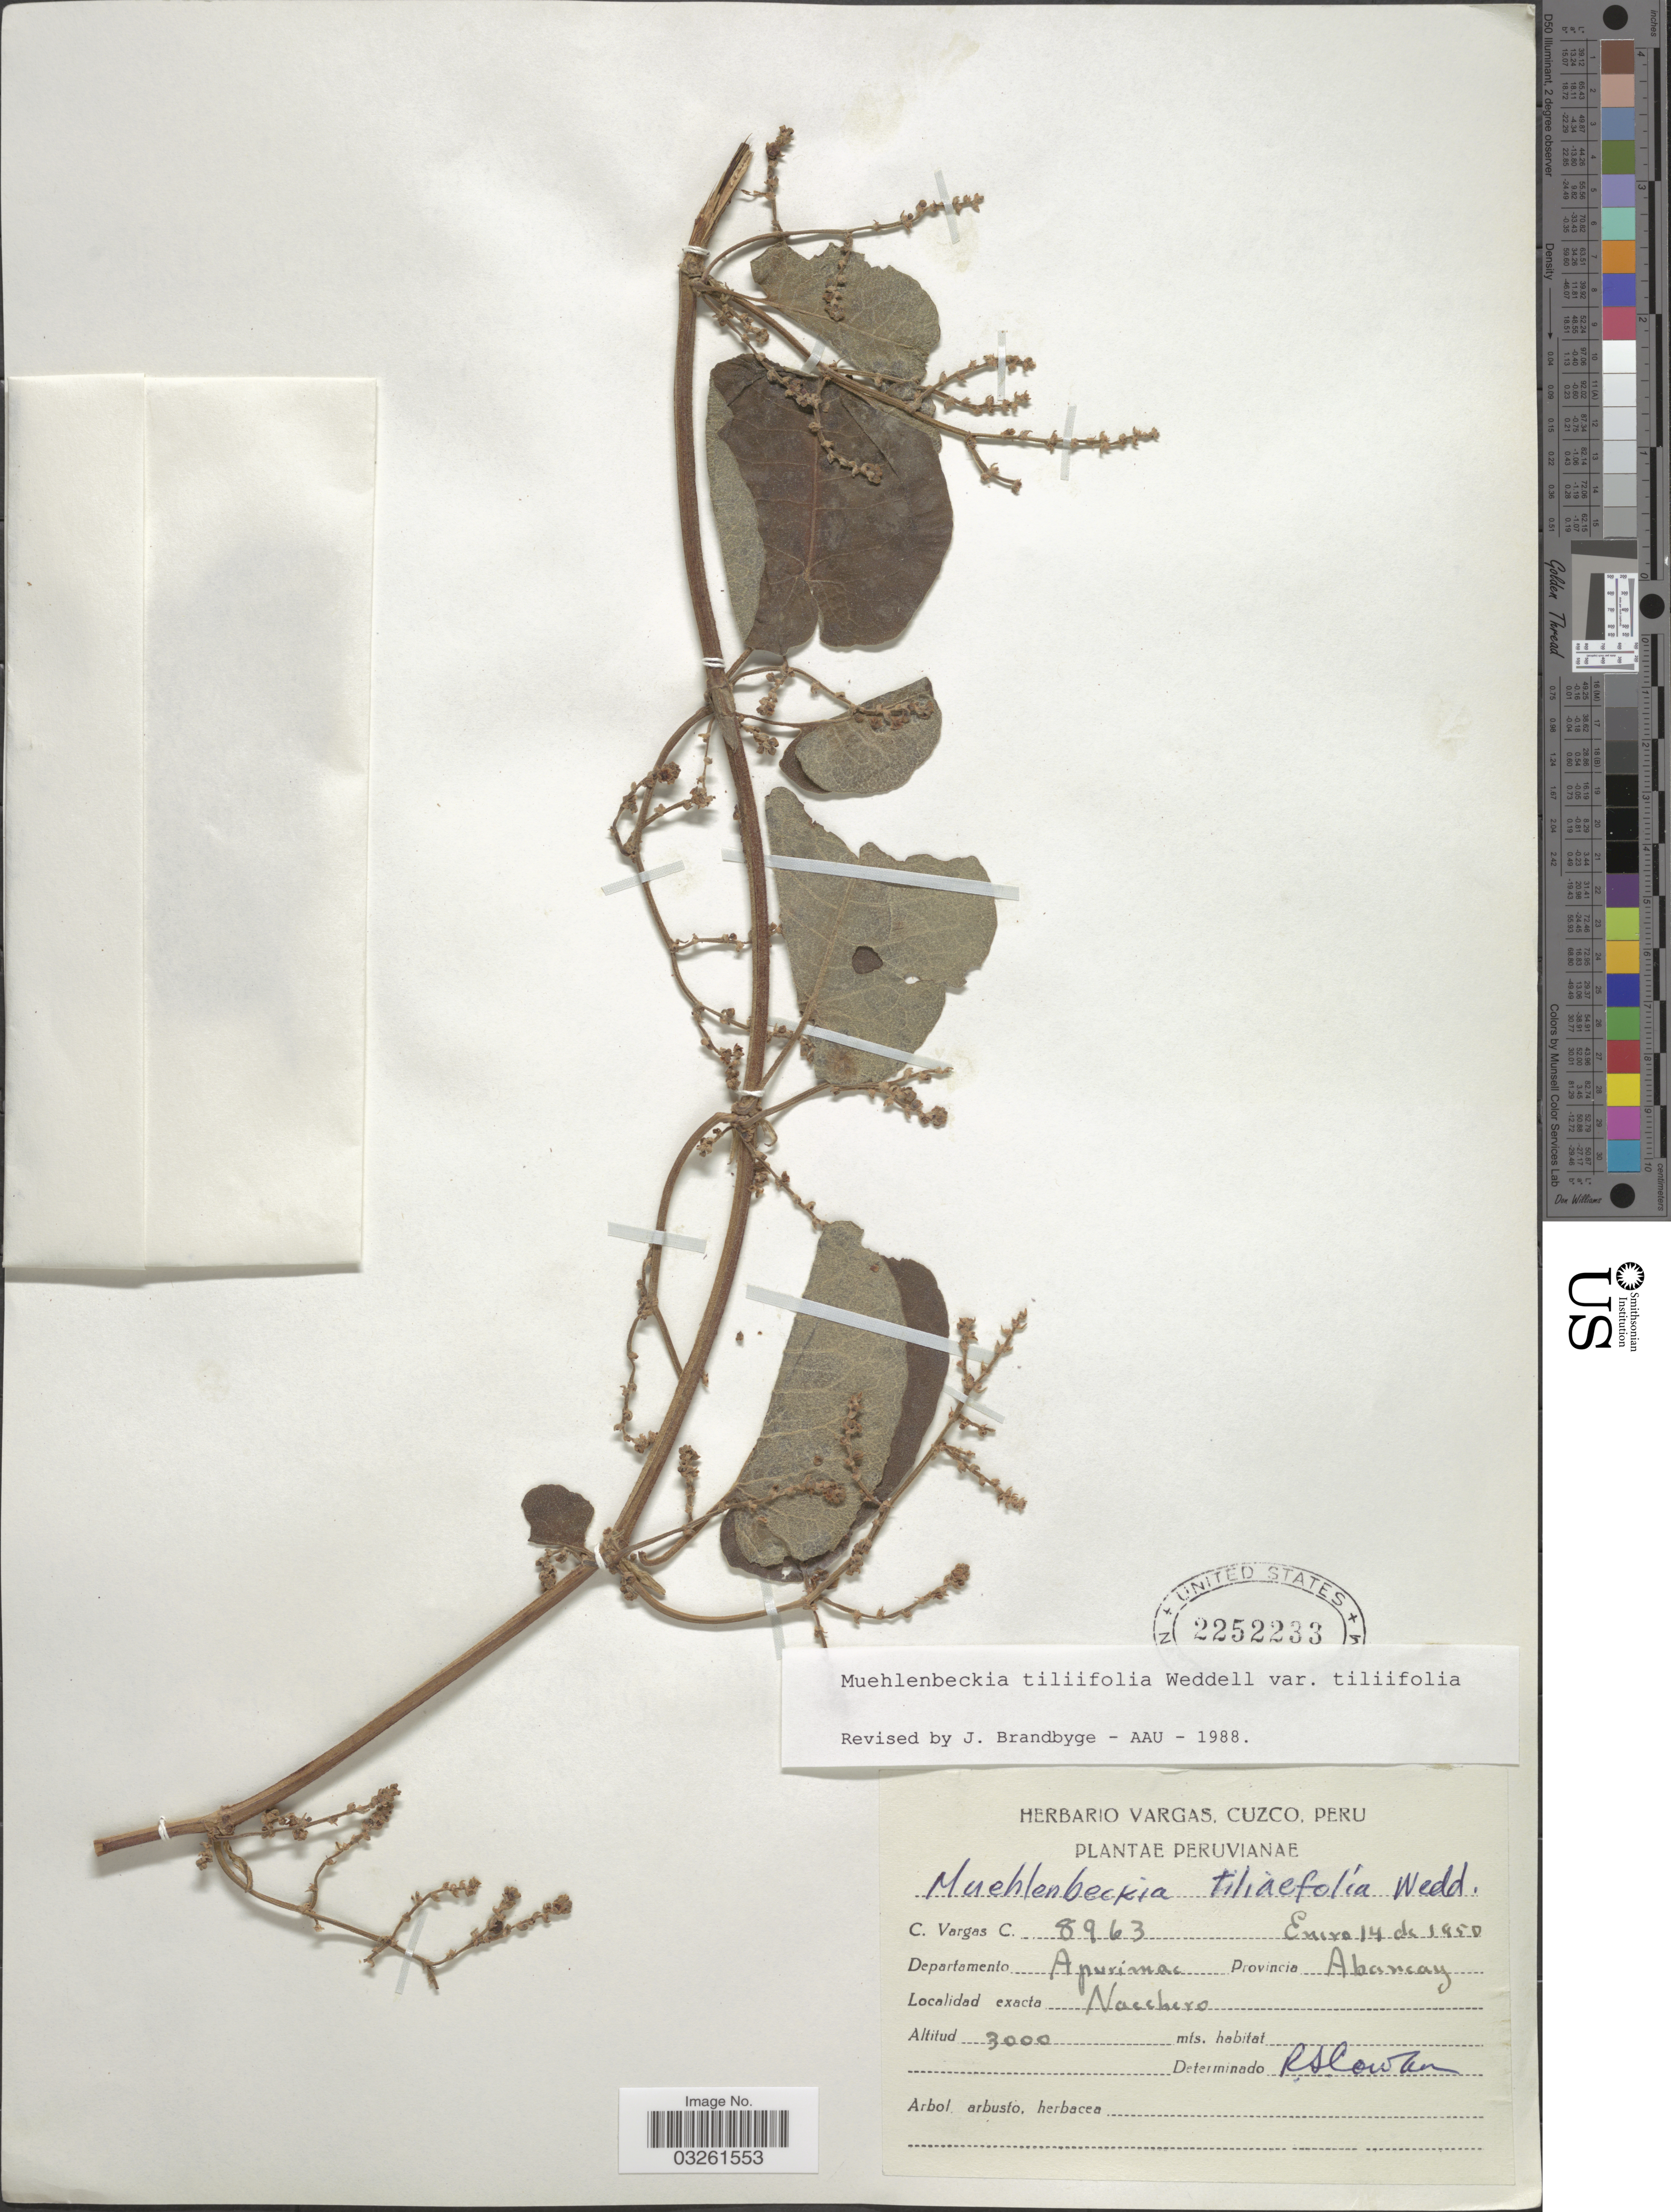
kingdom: Plantae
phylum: Tracheophyta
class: Magnoliopsida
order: Caryophyllales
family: Polygonaceae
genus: Muehlenbeckia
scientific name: Muehlenbeckia tiliifolia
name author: Wedd.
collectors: C. Vargas Calderón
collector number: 8963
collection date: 1950-01-14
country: Peru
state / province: Apurímac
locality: Departamento Apurimac, Provincia Abancay, Nacchero.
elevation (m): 3000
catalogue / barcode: US 2252233